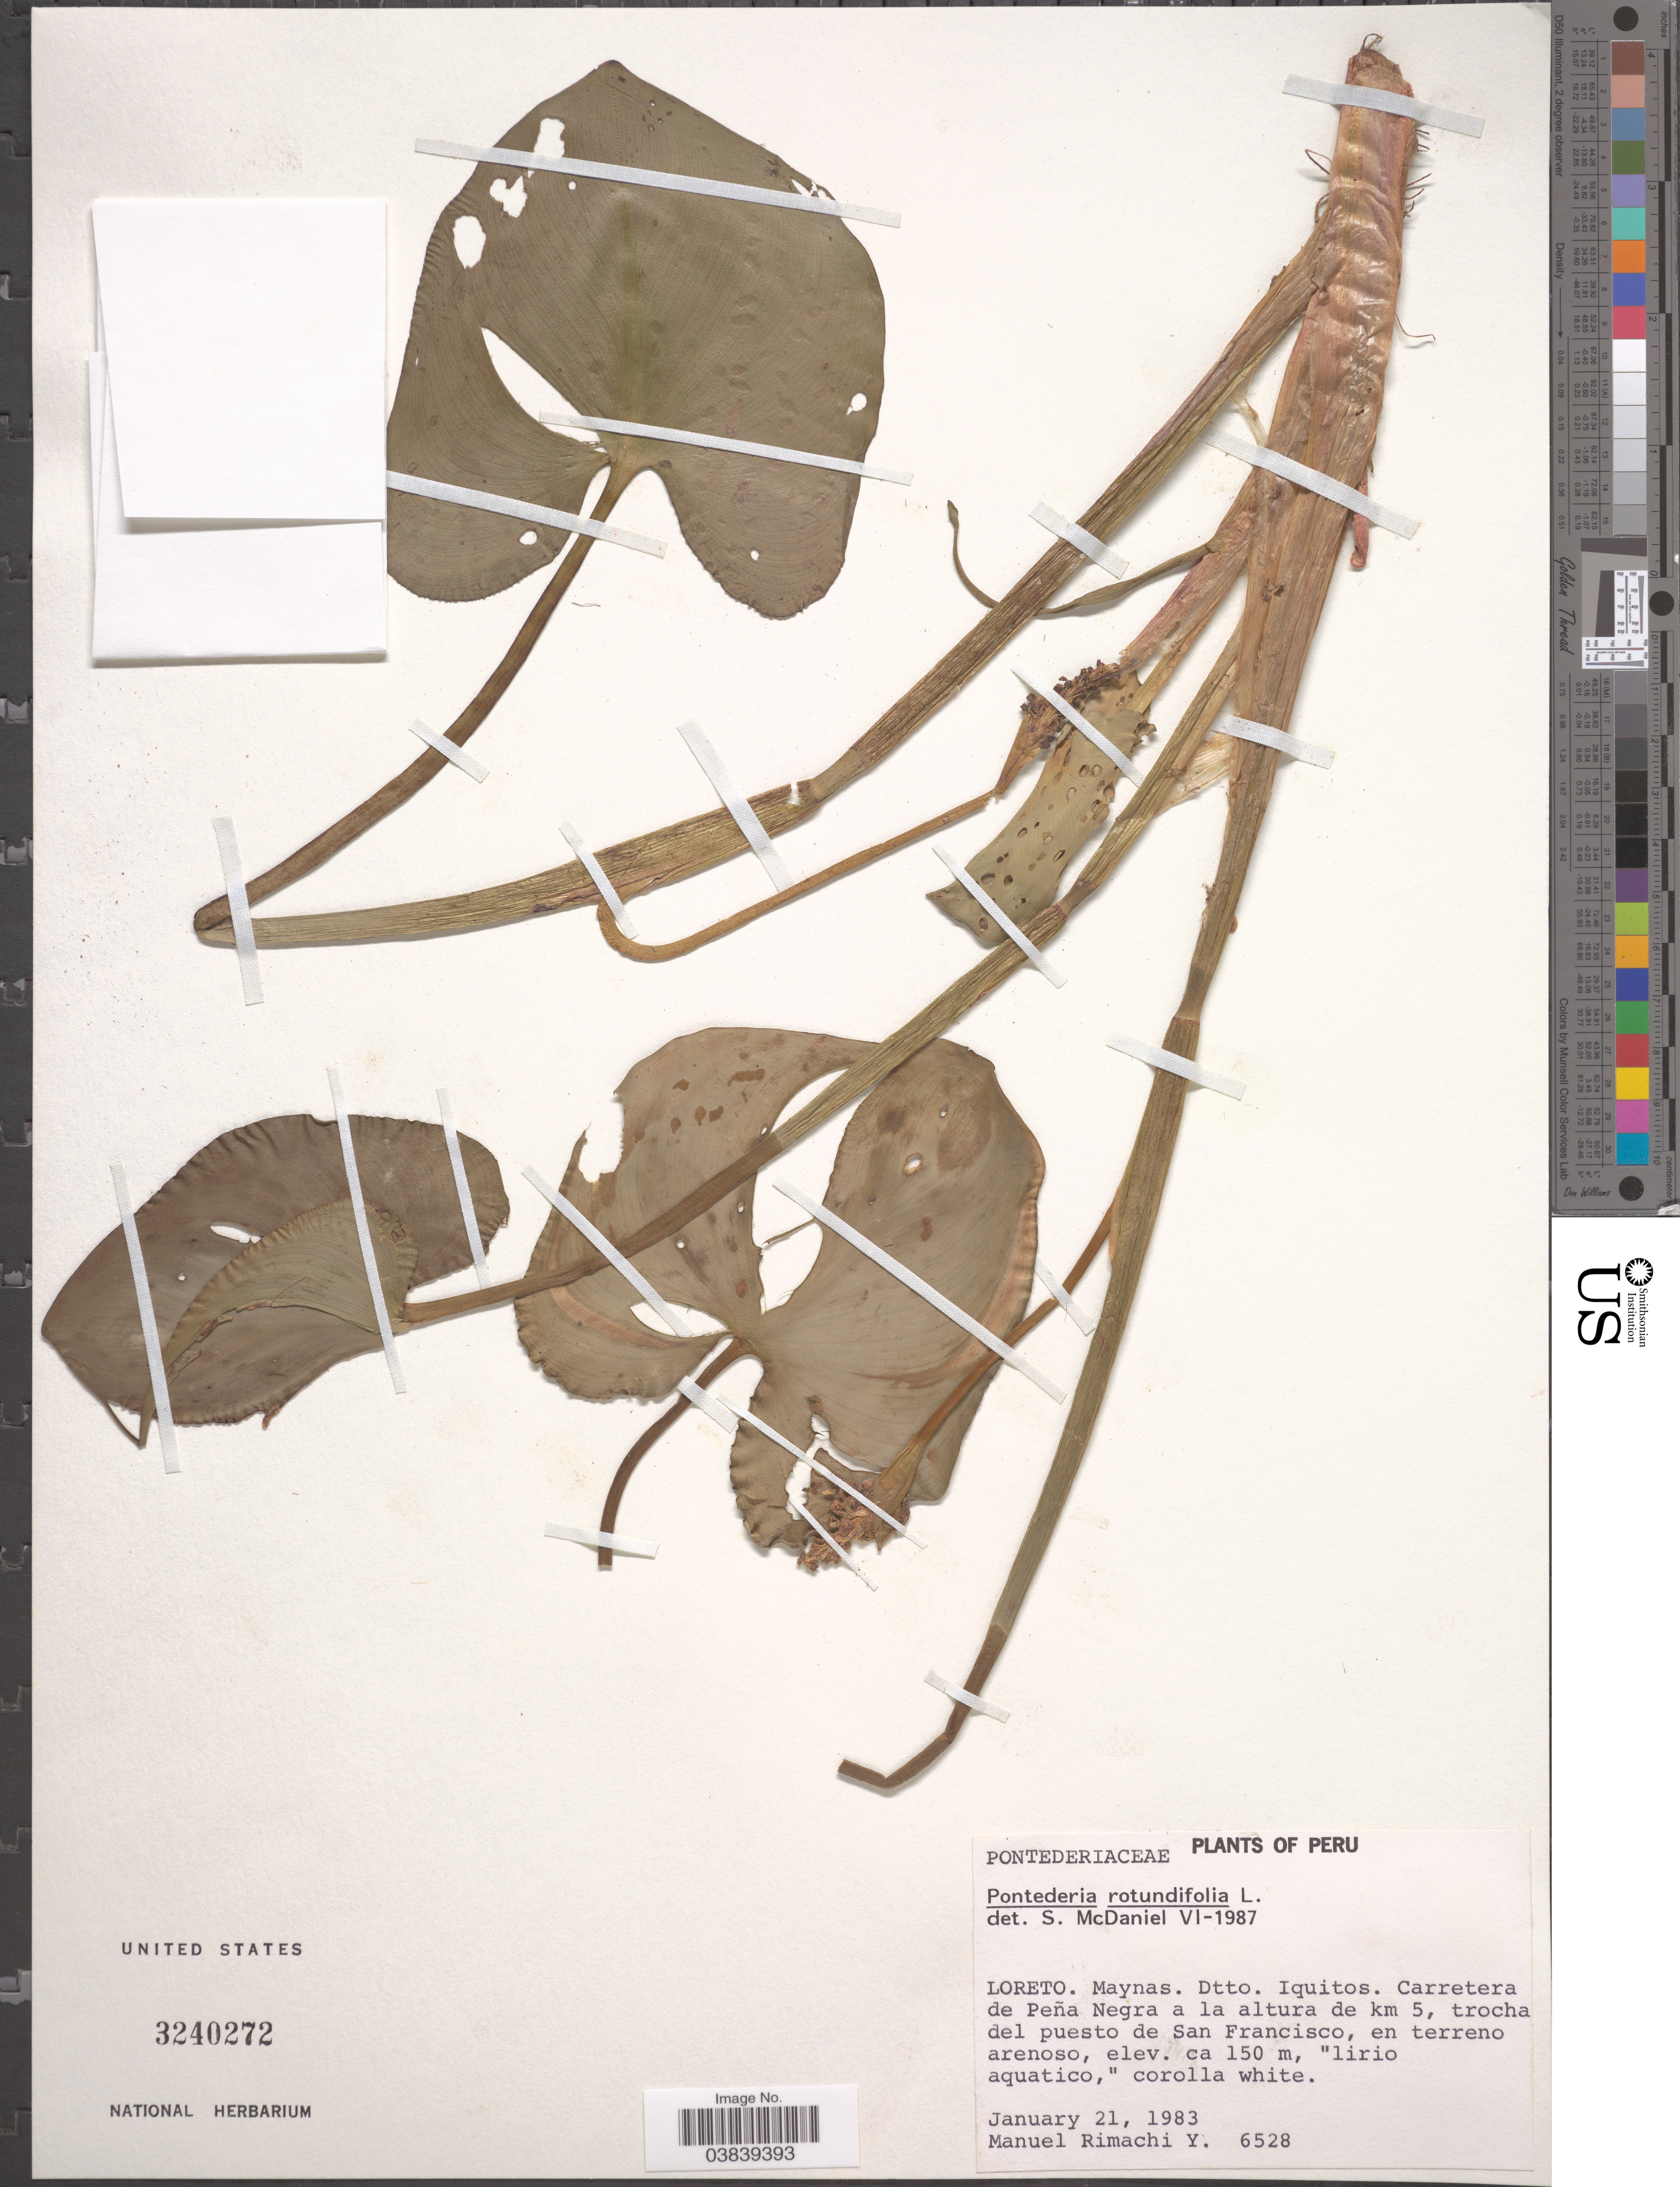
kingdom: Plantae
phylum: Tracheophyta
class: Liliopsida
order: Commelinales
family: Pontederiaceae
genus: Pontederia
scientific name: Pontederia rotundifolia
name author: L. f.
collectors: M. Rimachi Y.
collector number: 6528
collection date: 1983-01-21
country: Peru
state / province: Loreto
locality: Maynas. Dtto. Iquitos. Carretera de Peña Negra a la altura de km 5, trocha del puesto de San Francisco.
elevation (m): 150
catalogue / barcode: US 3240272